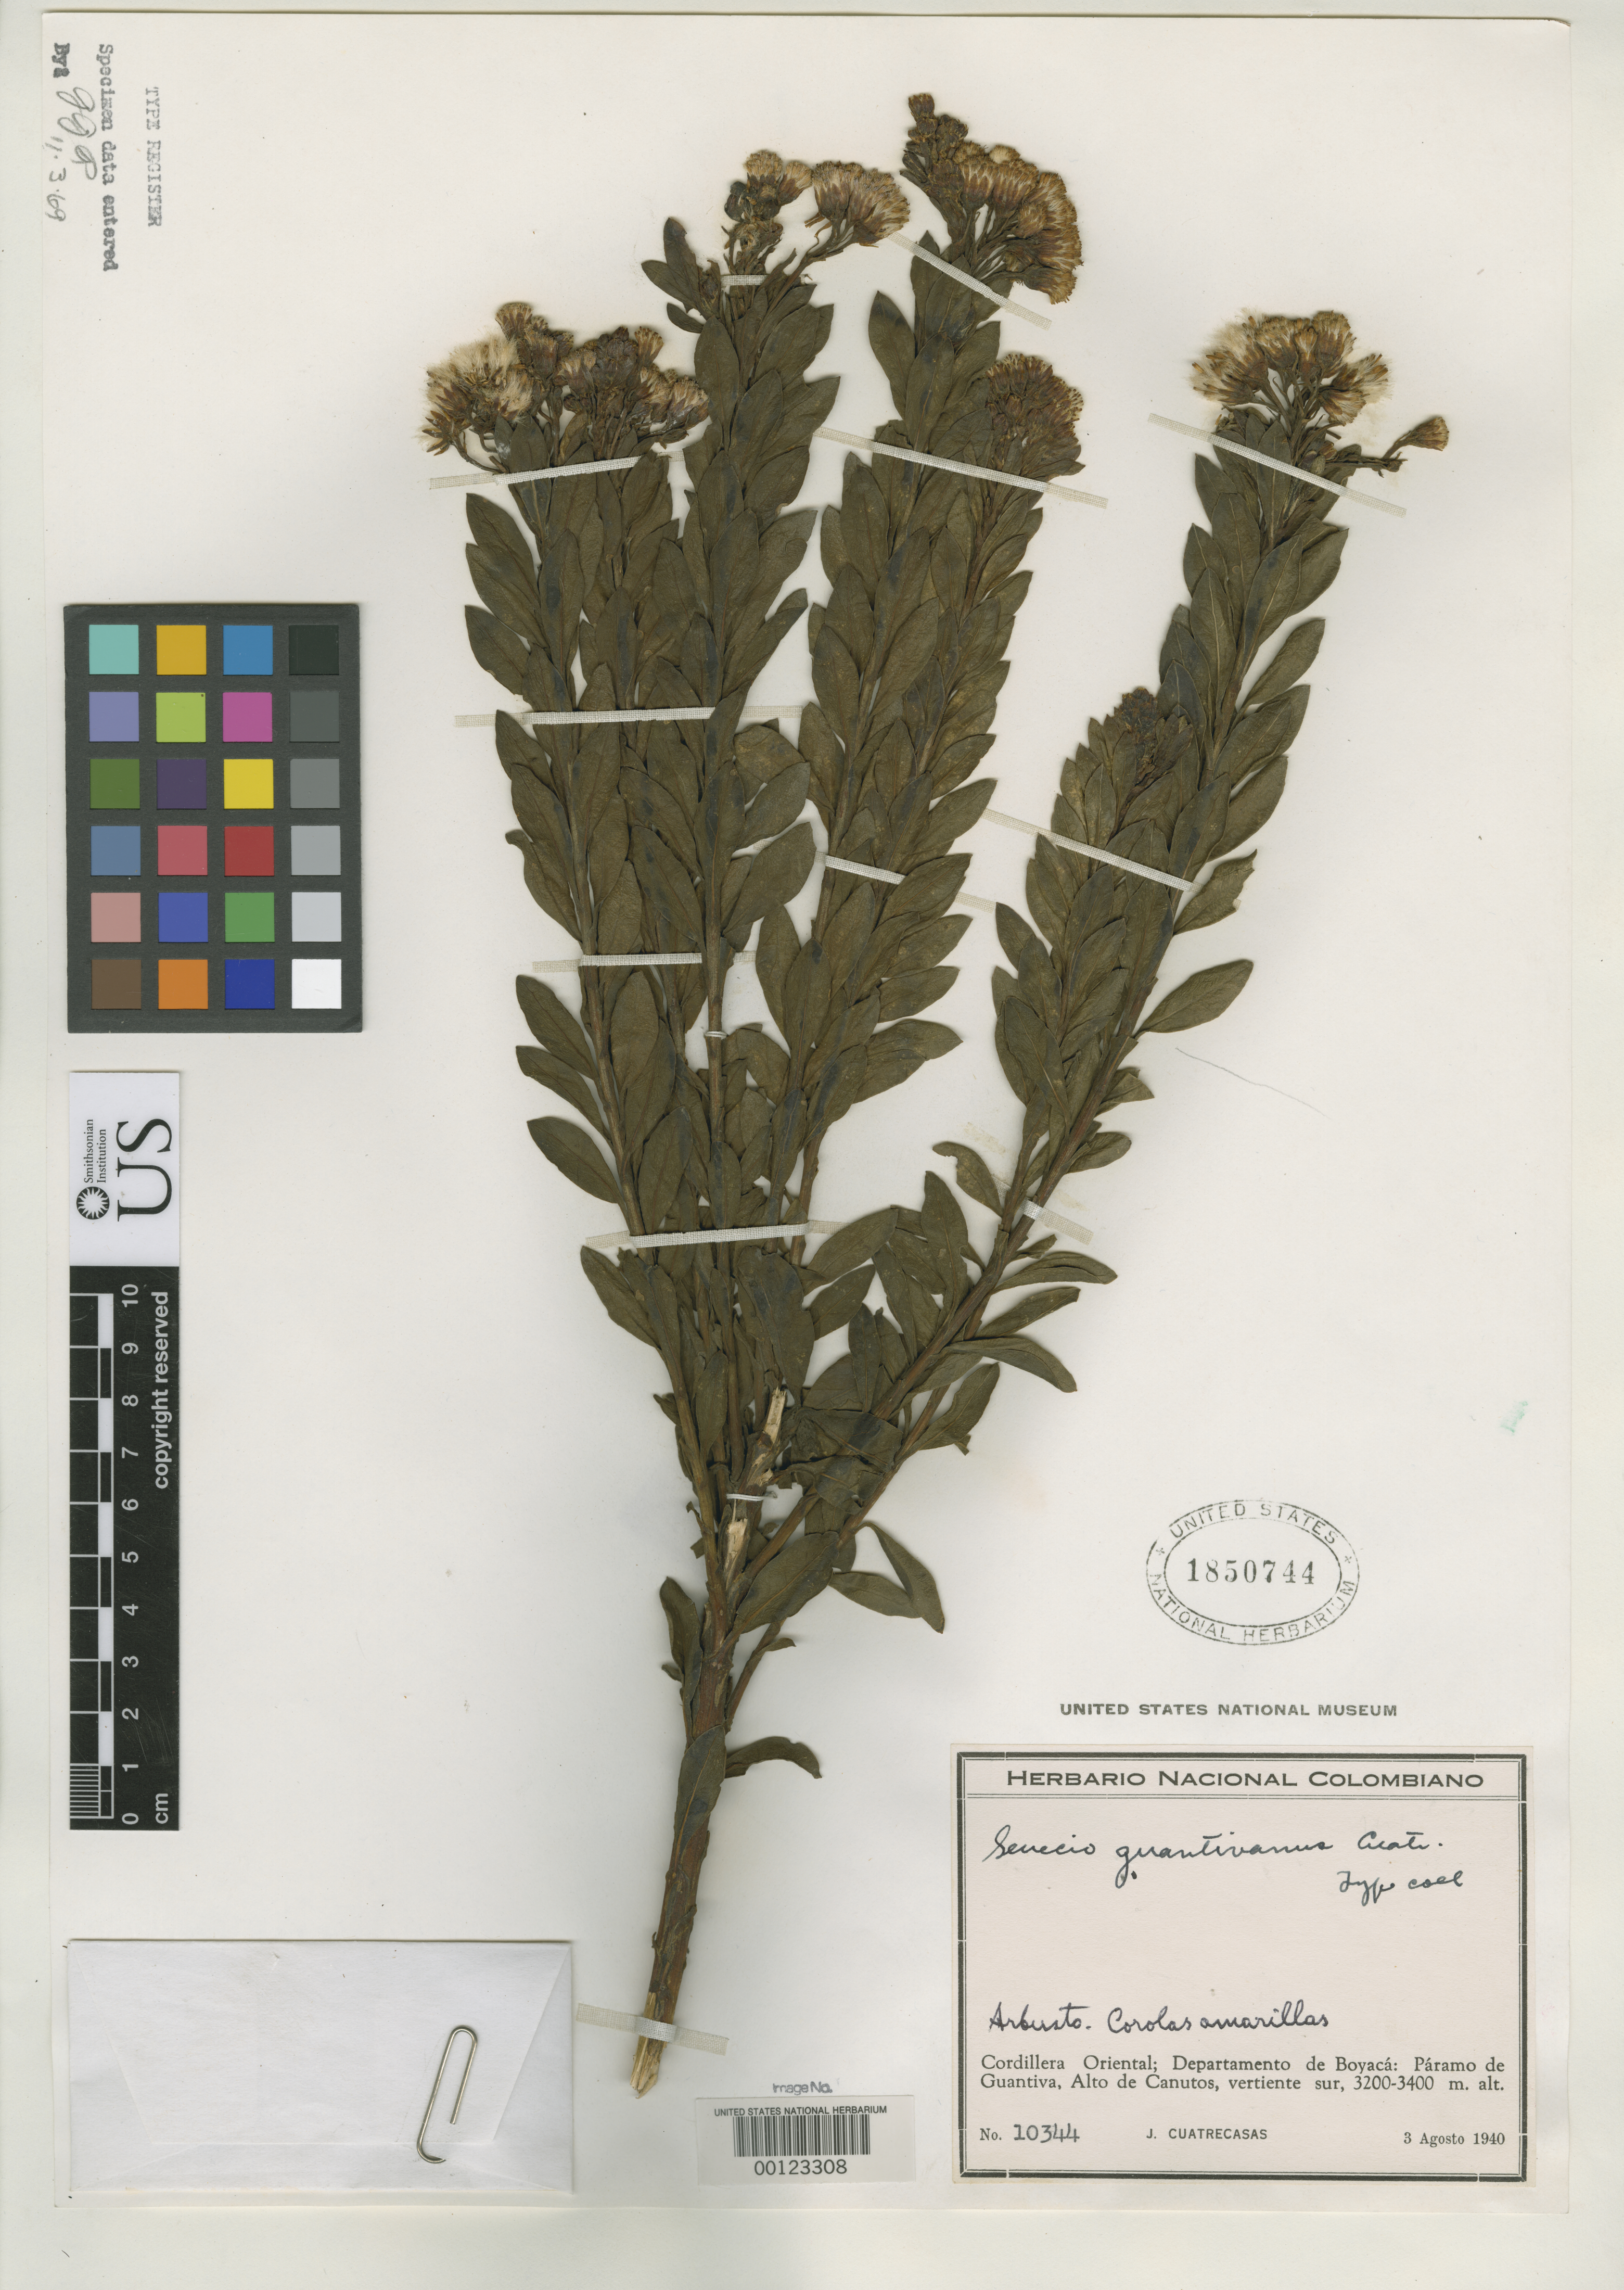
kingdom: Plantae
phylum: Tracheophyta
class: Magnoliopsida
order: Asterales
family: Asteraceae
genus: Senecio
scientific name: Senecio guantivanus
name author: Cuatrec.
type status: Isotype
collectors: J. Cuatrecasas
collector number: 10344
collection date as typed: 03 Aug 1940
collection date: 1940-08-03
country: Colombia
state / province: Boyacá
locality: Alto de Canutos.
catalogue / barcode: US 1850744